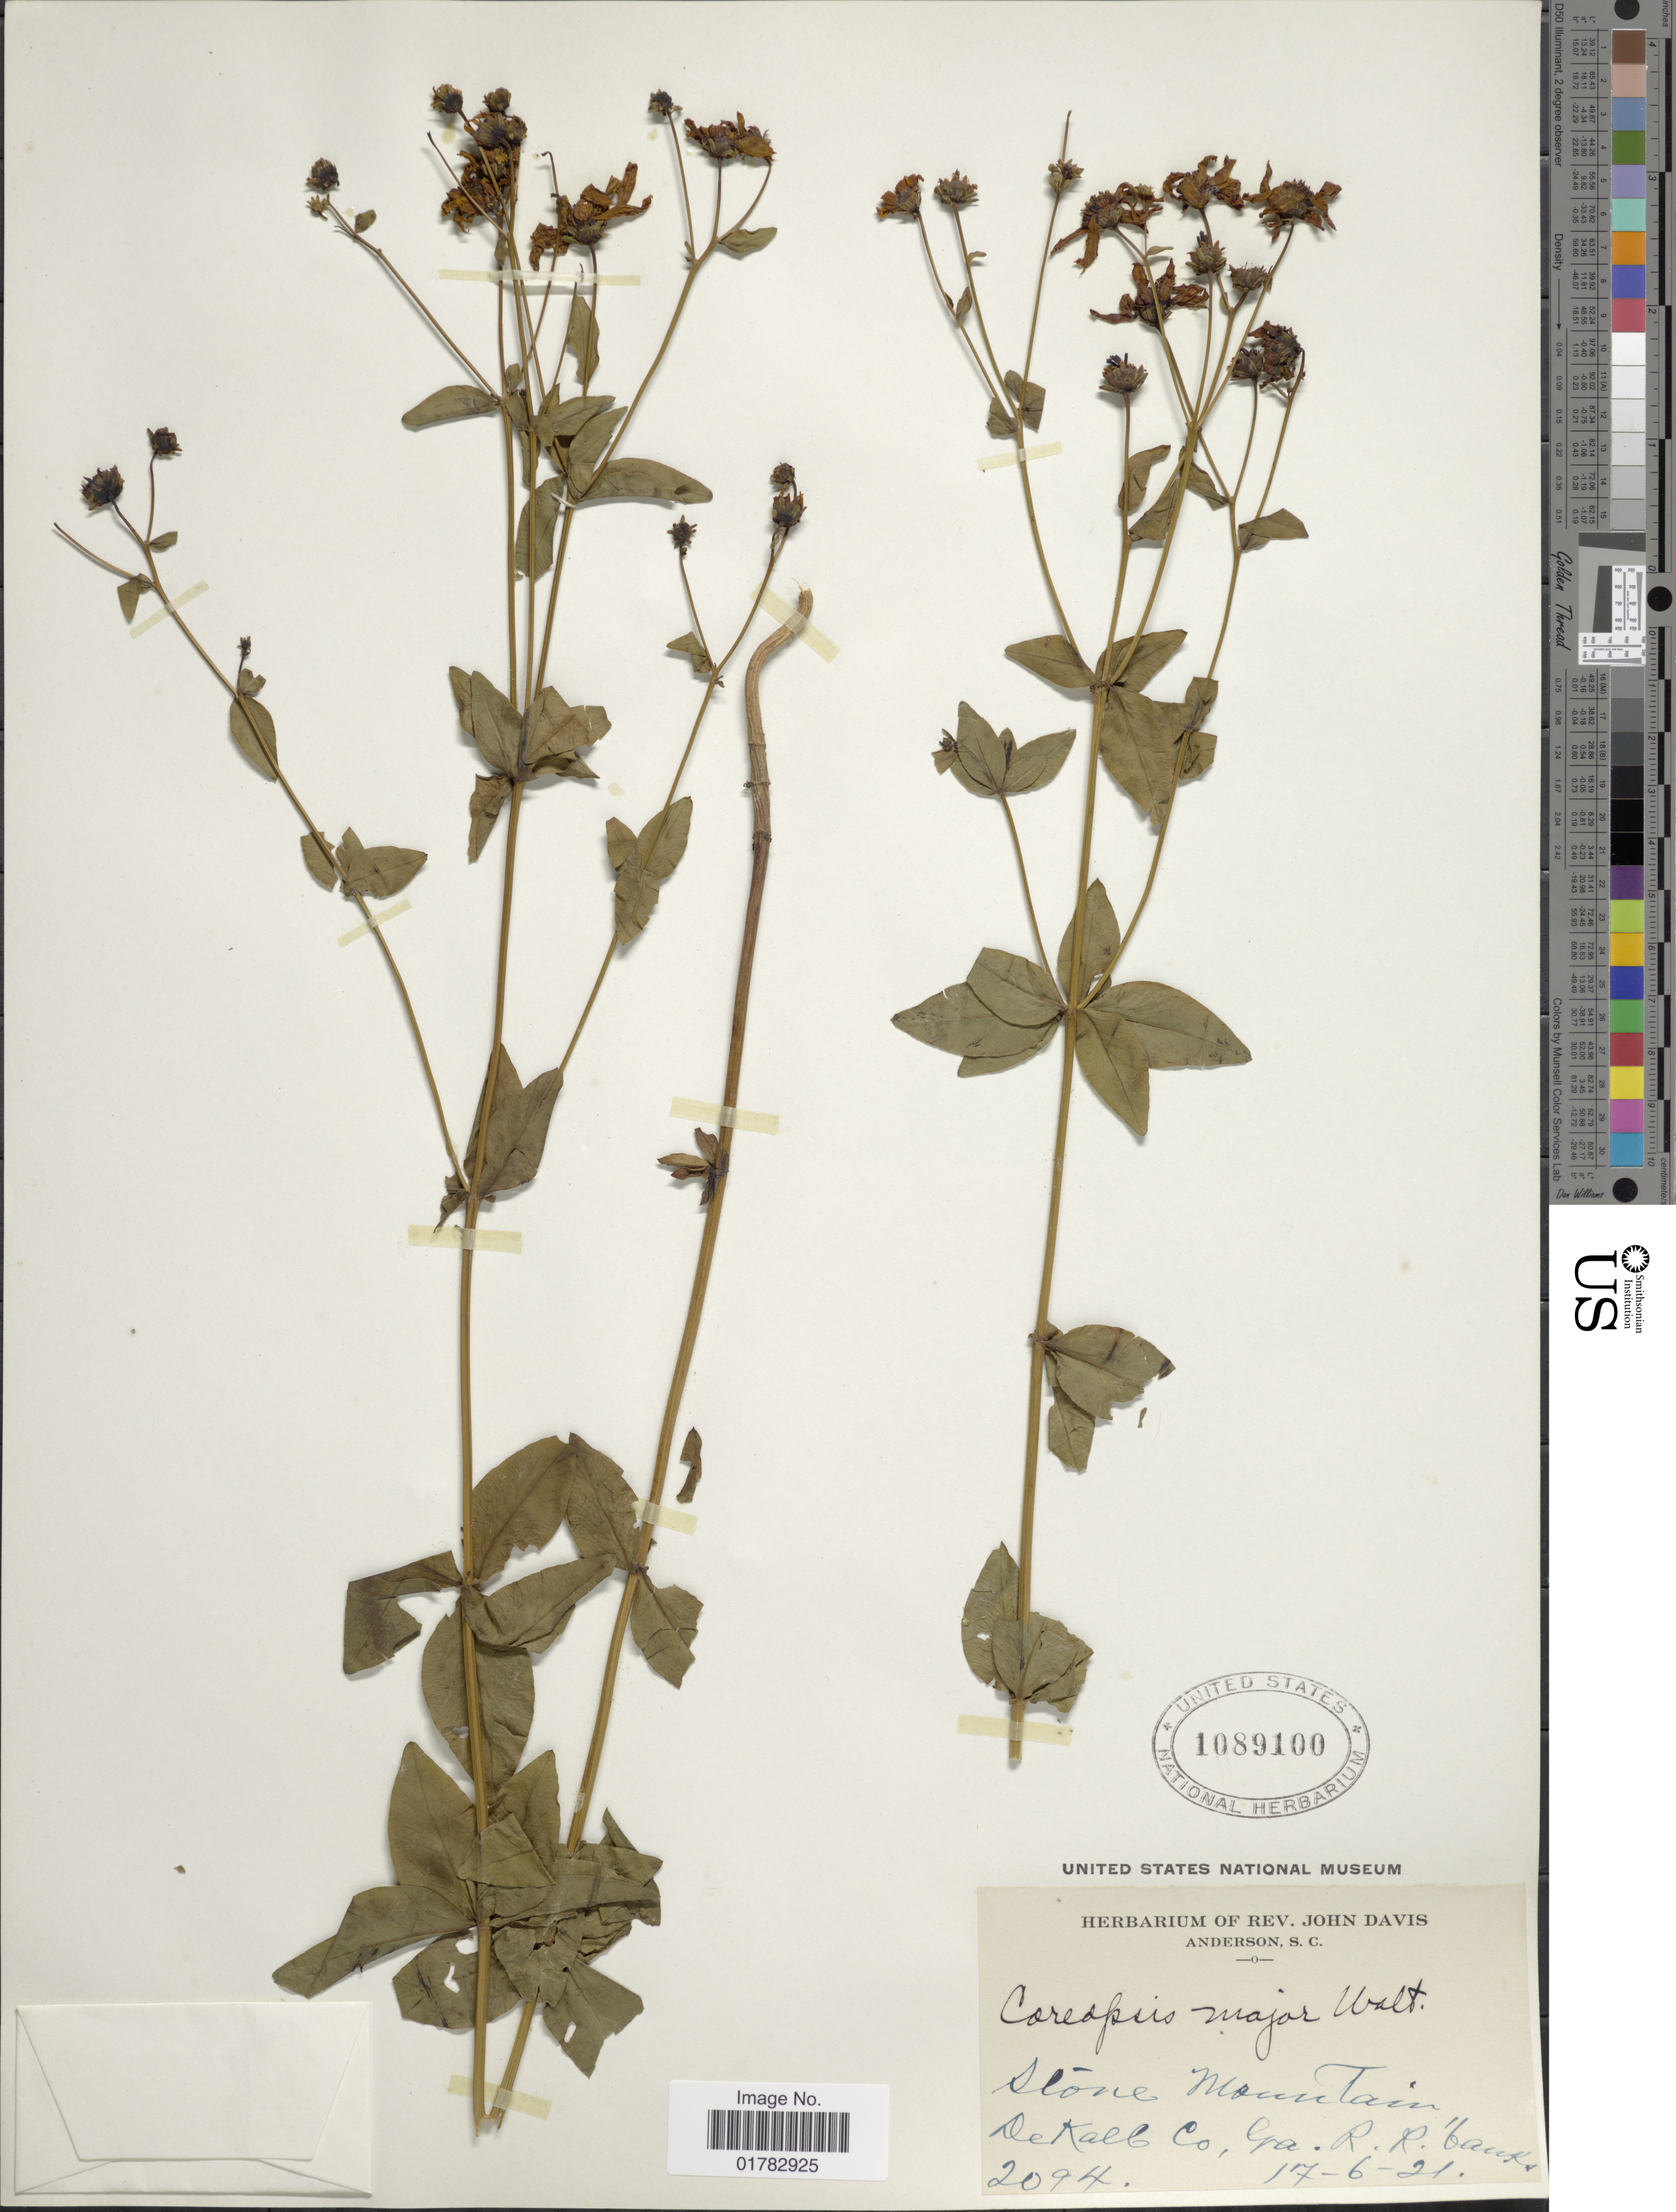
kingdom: Plantae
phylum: Tracheophyta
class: Magnoliopsida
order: Asterales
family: Asteraceae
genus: Coreopsis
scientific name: Coreopsis major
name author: Walter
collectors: ex herb. Rev. John Davis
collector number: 2094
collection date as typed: Transcribed d/m/y: 17/6/21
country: United States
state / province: Georgia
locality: Stone Mountain, De Kalb Co., R. R. banks, Anderson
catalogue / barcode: US 1089100